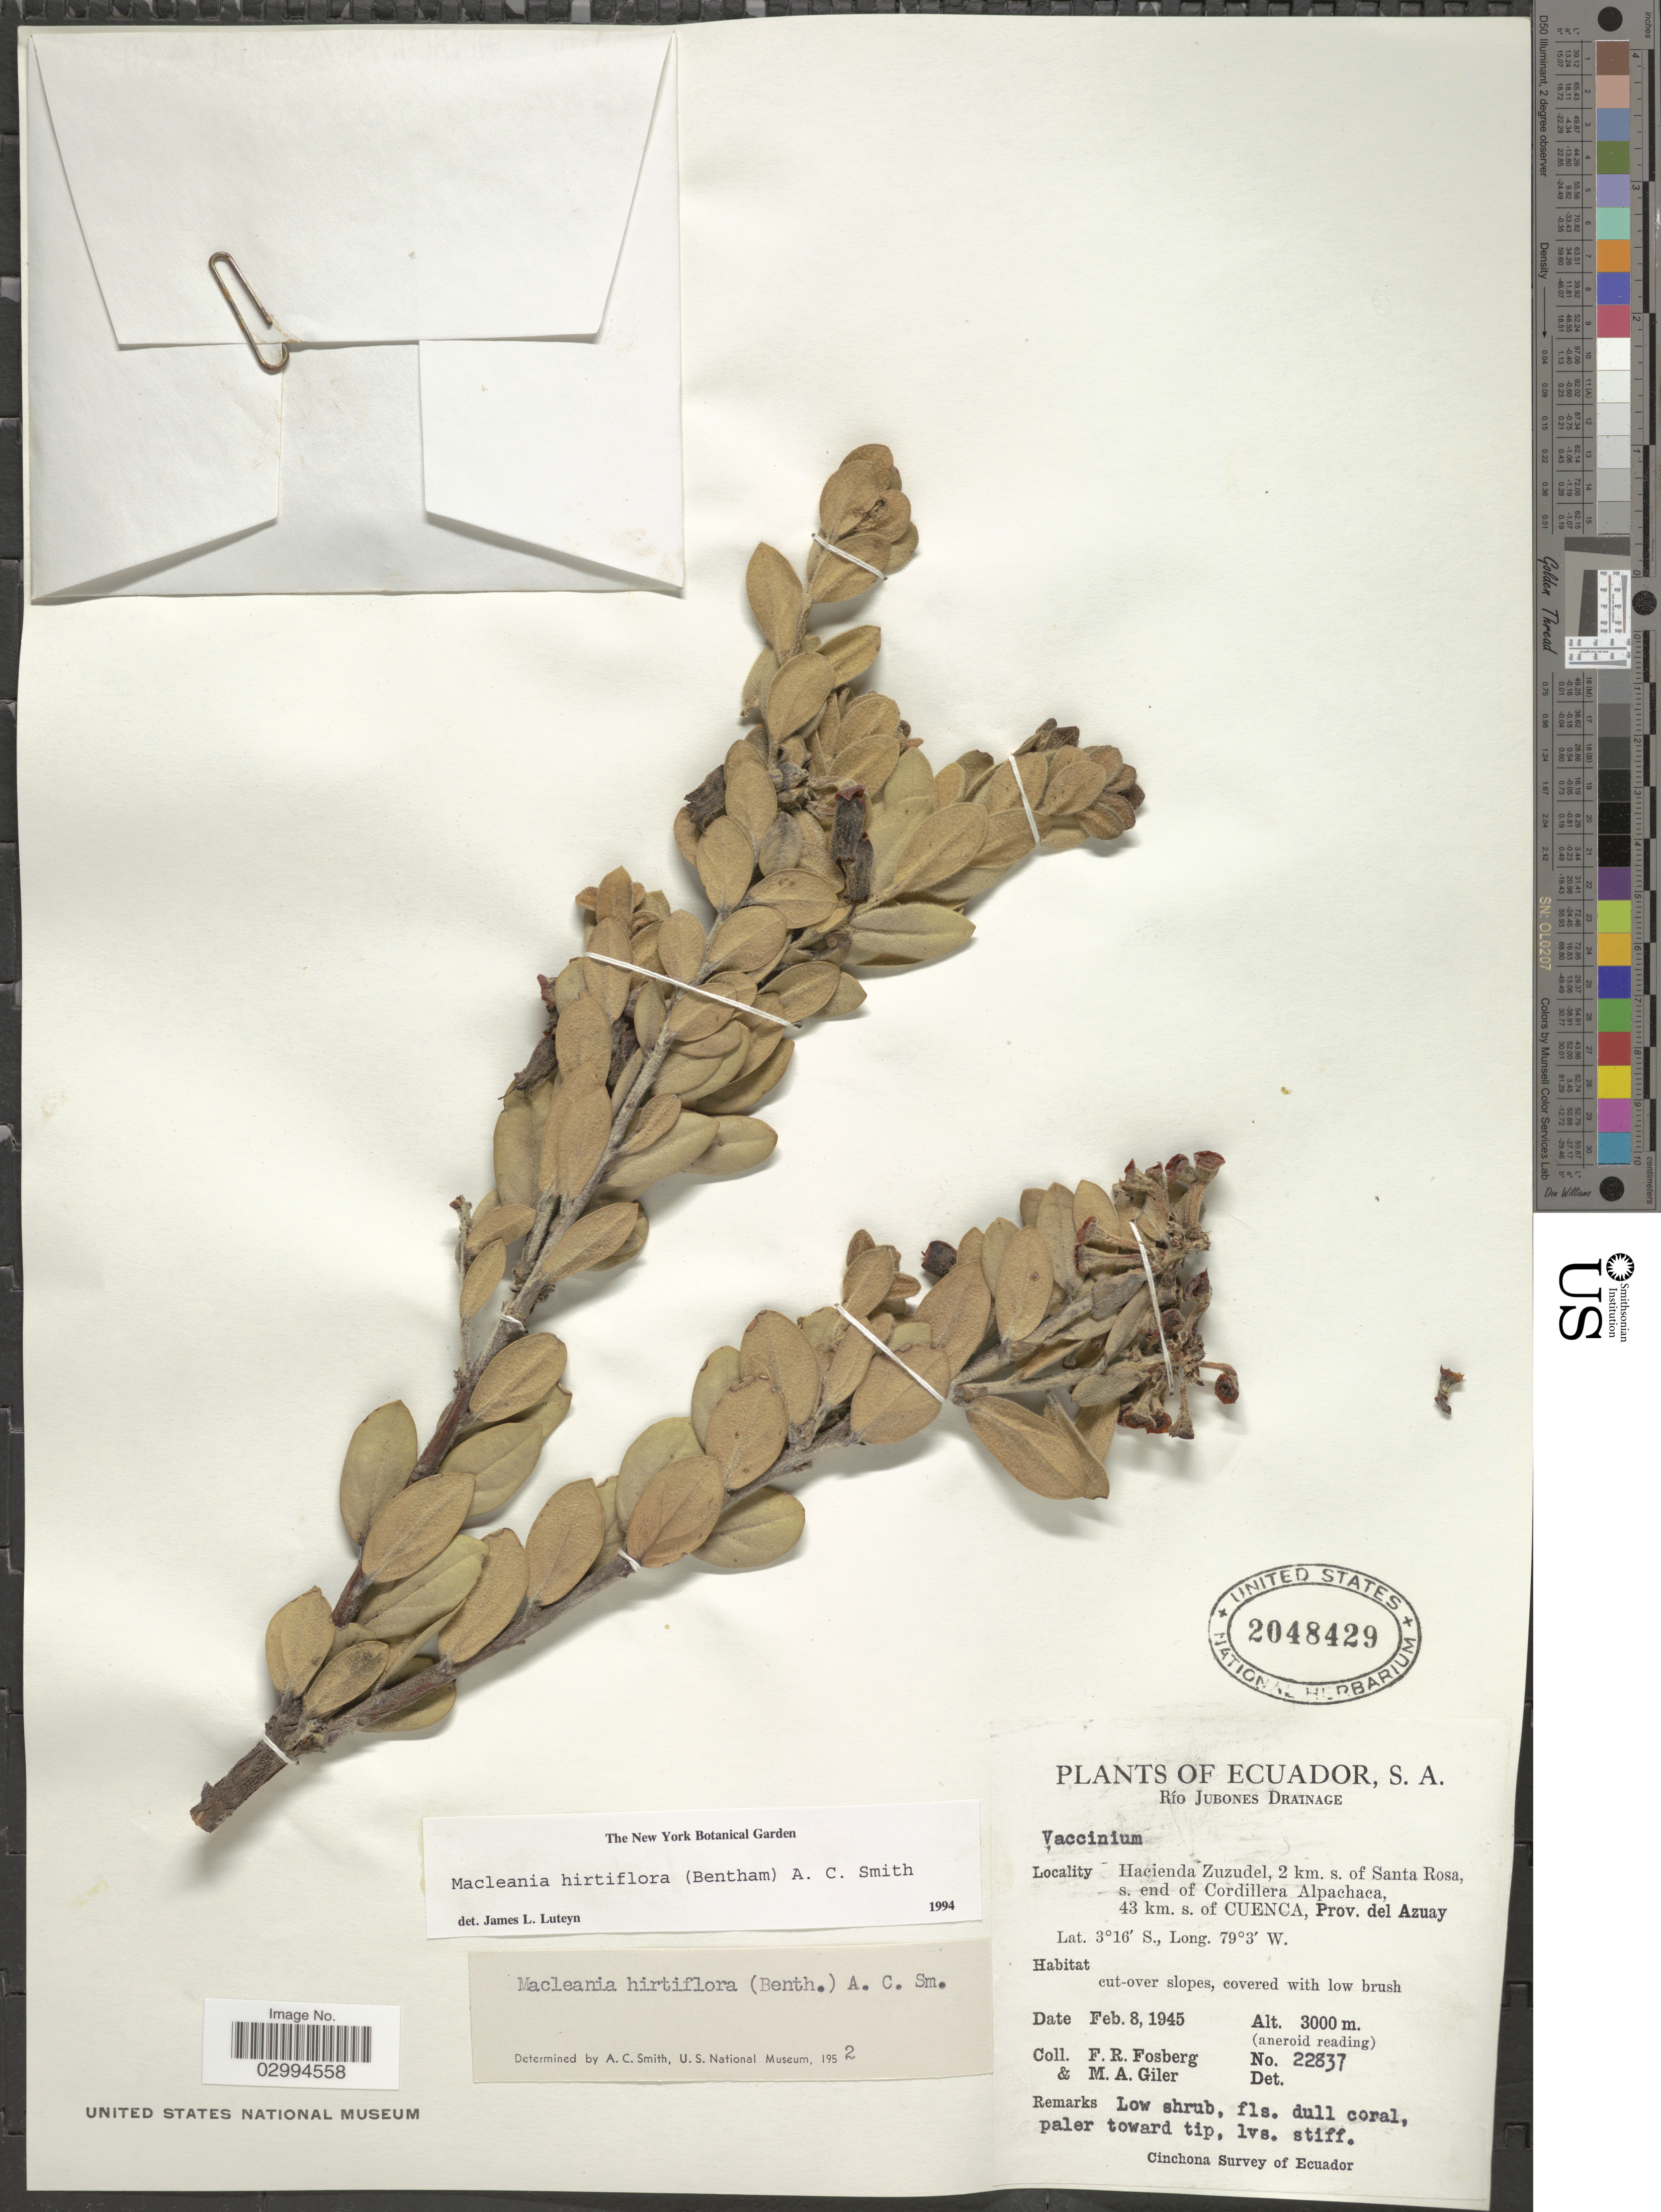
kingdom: Plantae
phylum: Tracheophyta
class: Magnoliopsida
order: Ericales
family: Ericaceae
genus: Macleania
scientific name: Macleania hirtiflora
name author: (Benth.) A.C. Sm.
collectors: F. R. Fosberg & M. Giler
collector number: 22837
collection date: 1945-02-08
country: Ecuador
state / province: Azuay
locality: Río Jubones Drainage. Hacienda Zuzudel, 2 km. s. of Santa Rosa, s. end of Cordillera Alpachaca, 43 km. s. of Cuenca.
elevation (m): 3000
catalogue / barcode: US 2048429